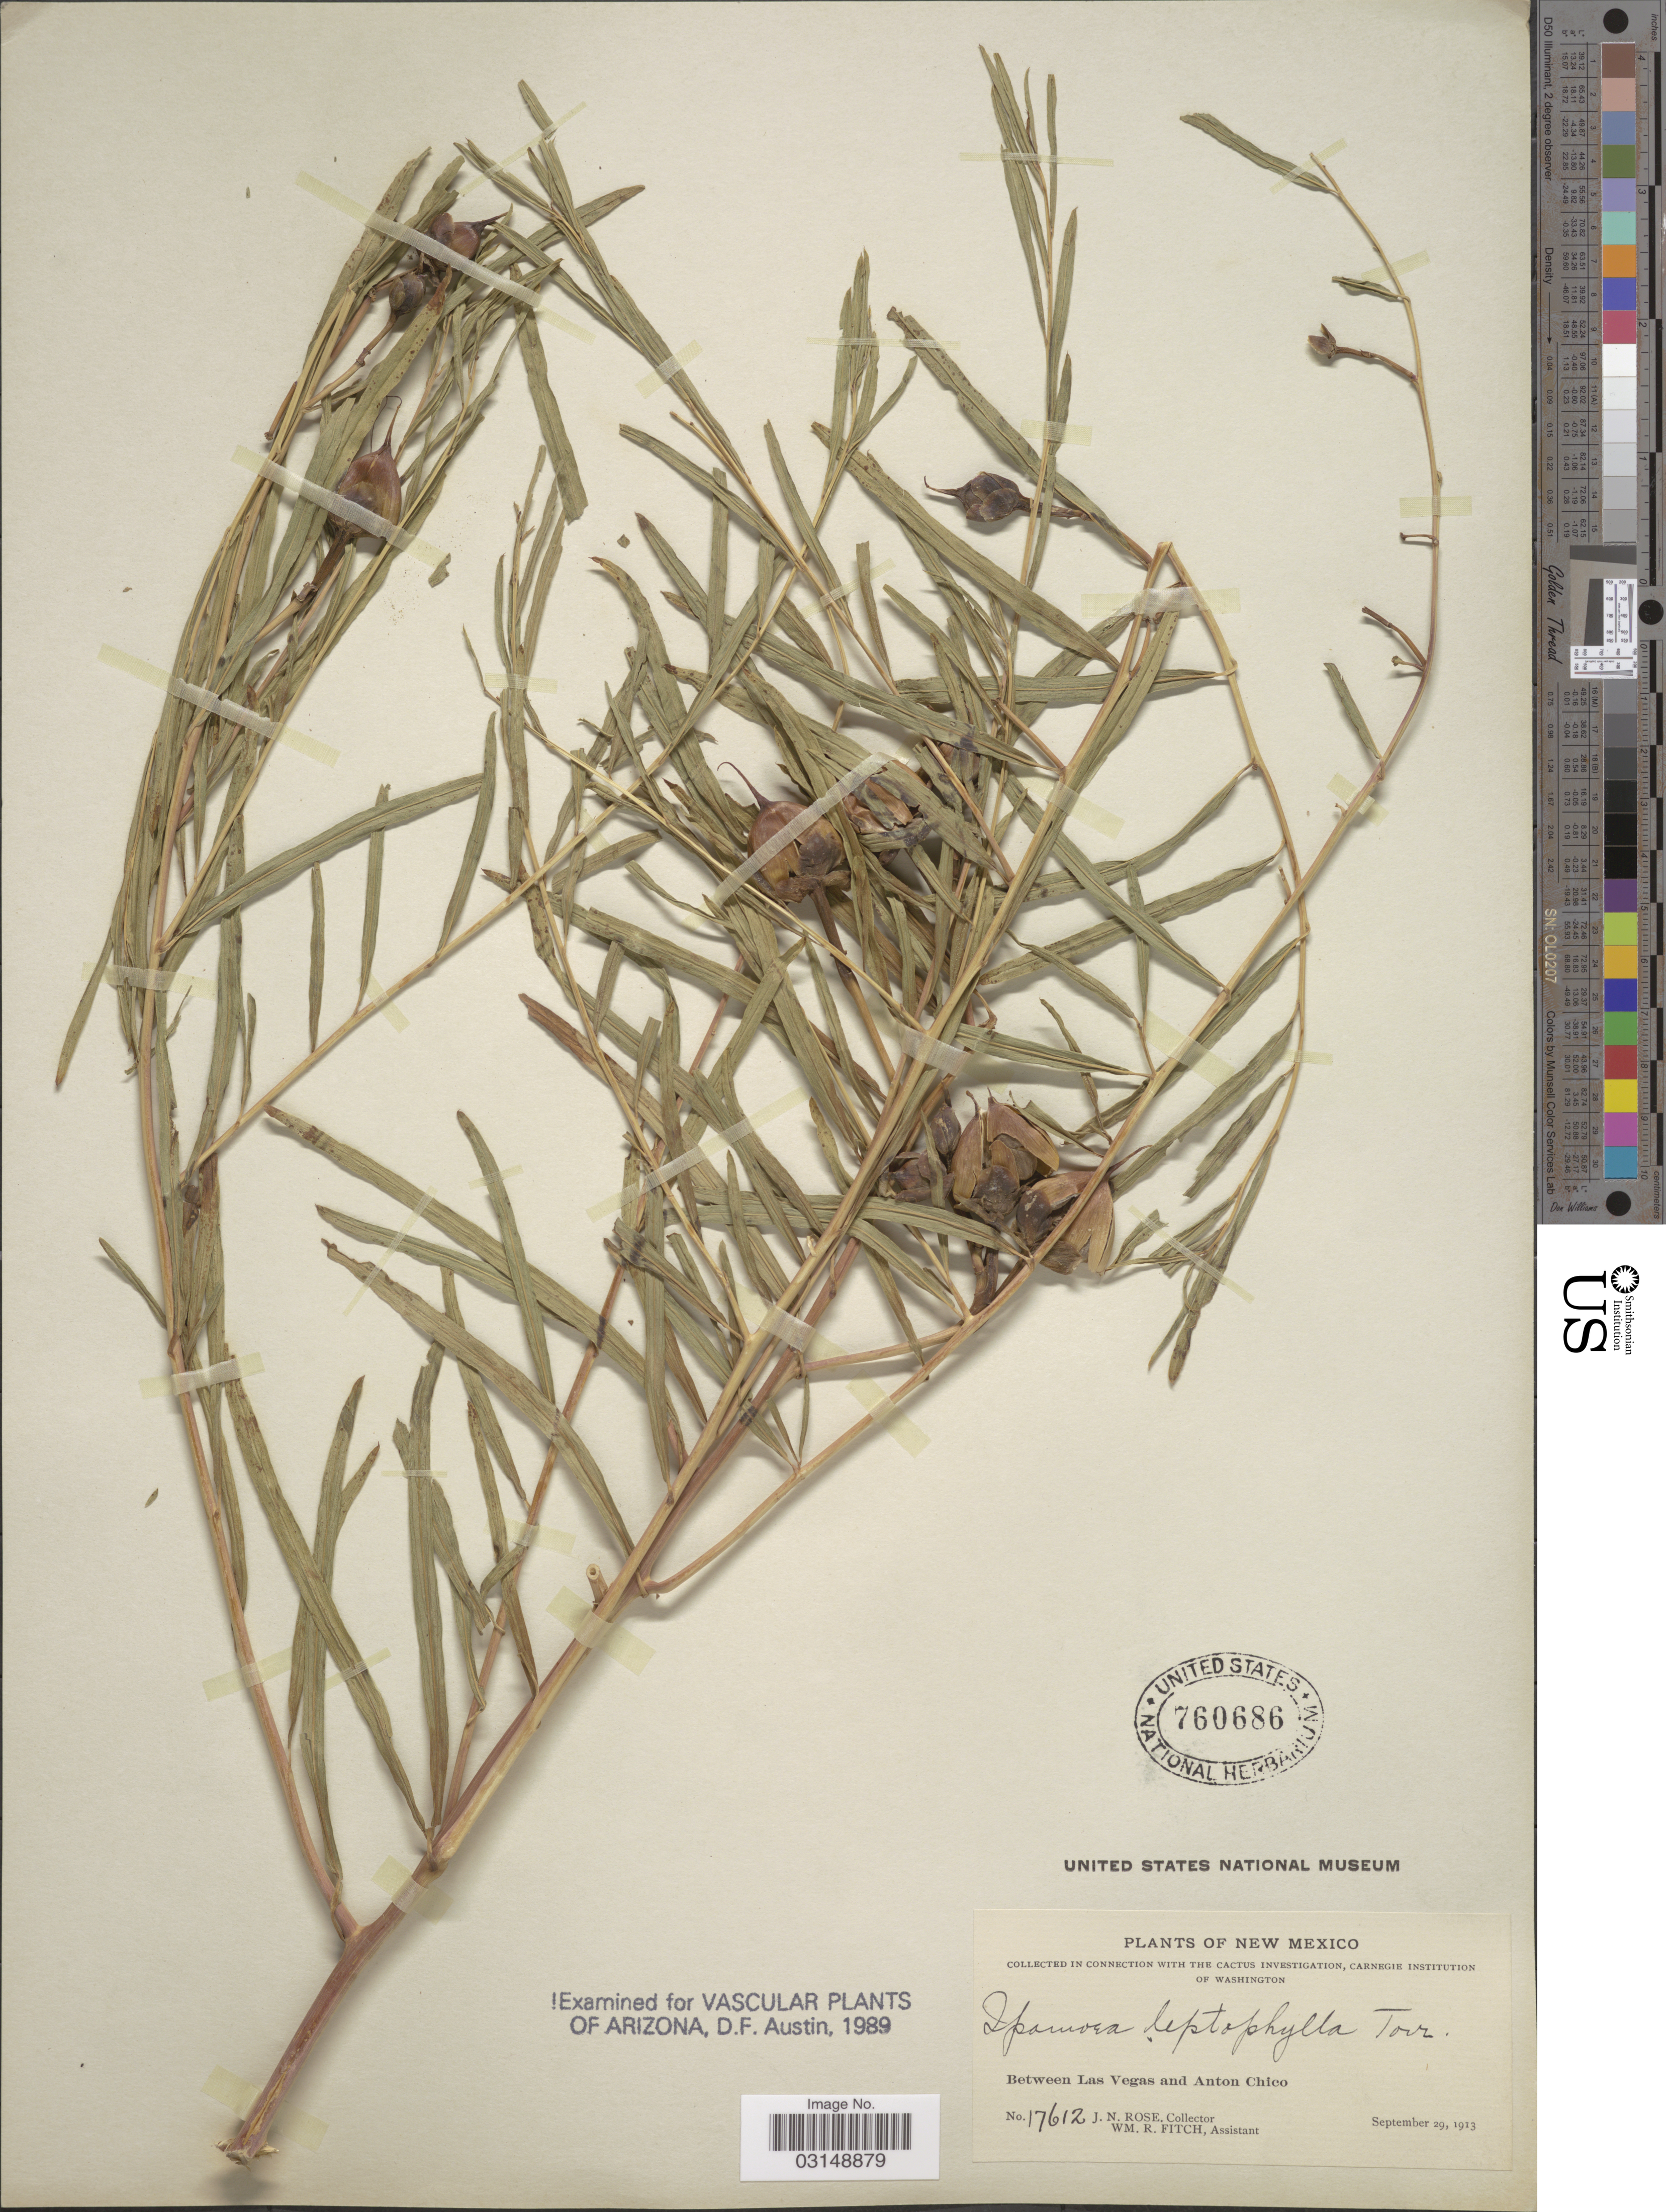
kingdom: Plantae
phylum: Tracheophyta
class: Magnoliopsida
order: Solanales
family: Convolvulaceae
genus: Ipomoea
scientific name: Ipomoea leptophylla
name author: Torr.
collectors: J. N. Rose & W. R. Fitch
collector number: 17612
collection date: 1913-09-29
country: United States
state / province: New Mexico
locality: Between Las Vegas and Anton Chico.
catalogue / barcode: US 760686